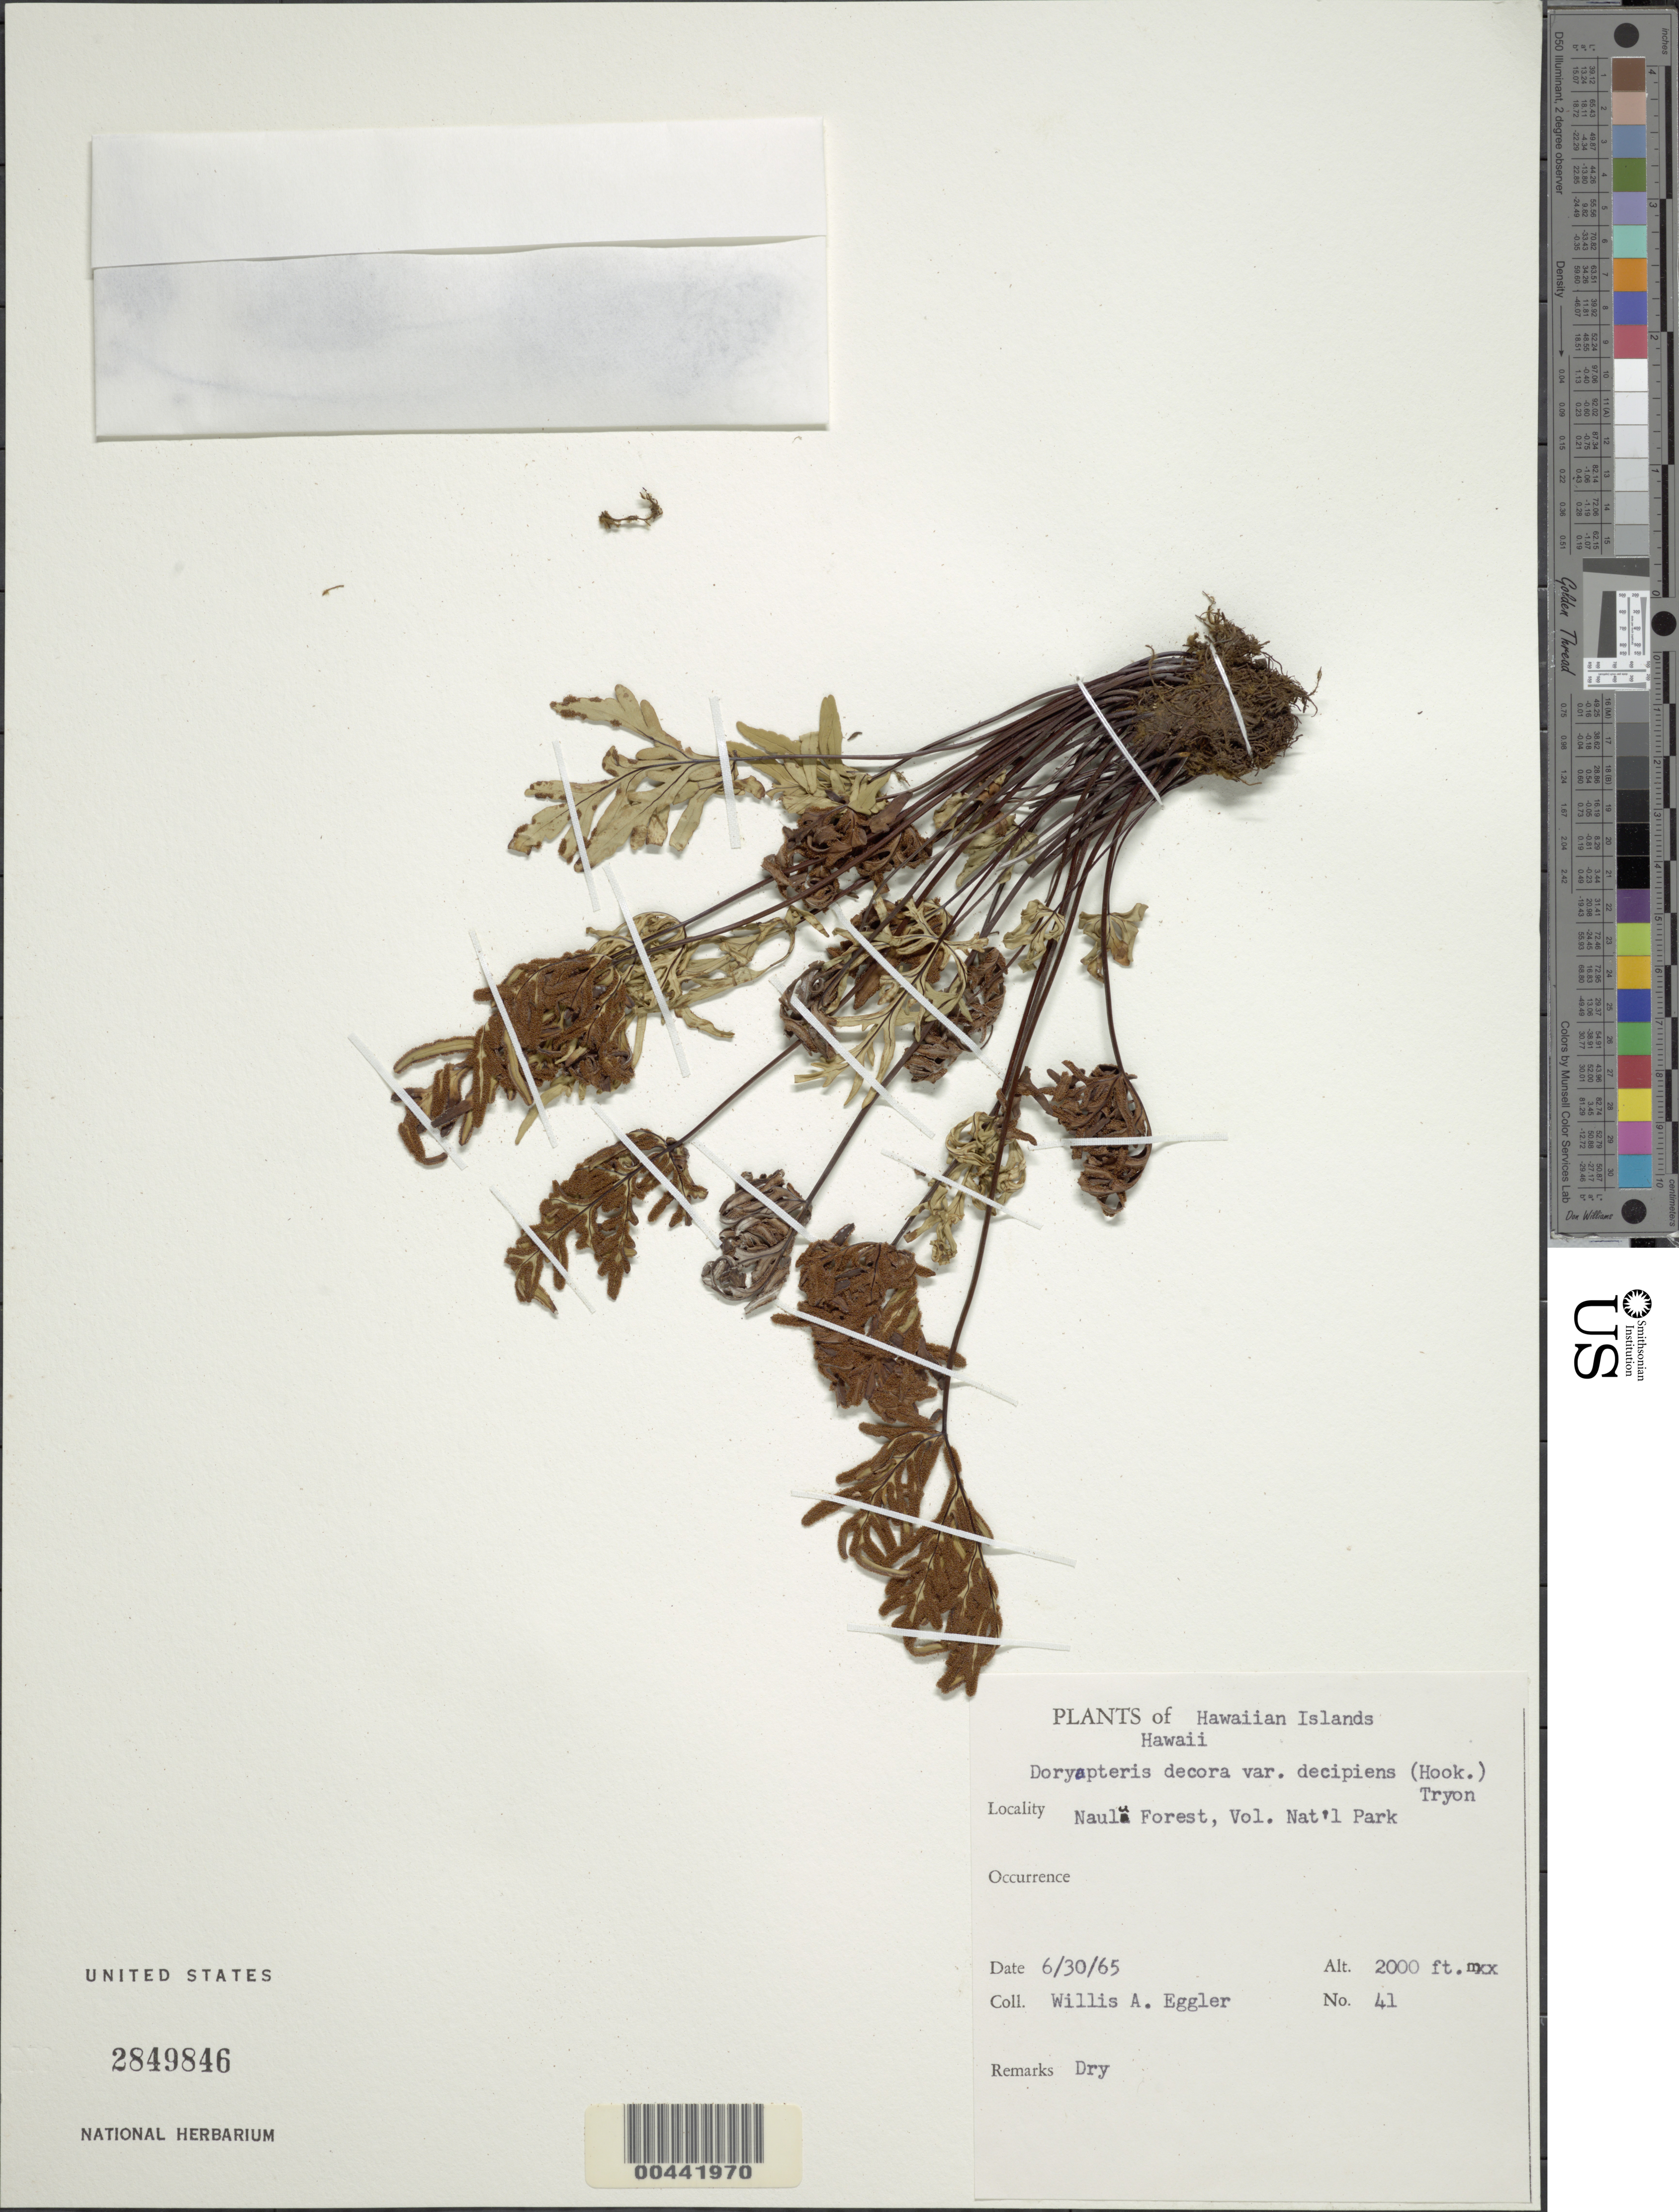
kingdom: Plantae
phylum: Tracheophyta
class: Polypodiopsida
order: Polypodiales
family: Pteridaceae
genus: Doryopteris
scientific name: Doryopteris decipiens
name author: (Hook.) J. Sm.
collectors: W. A. Eggler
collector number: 41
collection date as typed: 30 Jun 1965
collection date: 1965-06-30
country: United States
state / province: Hawaii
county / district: Hawaii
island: Hawaii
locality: Naulu Forest, Vol. Nat'l Park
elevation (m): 610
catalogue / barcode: US 2849846